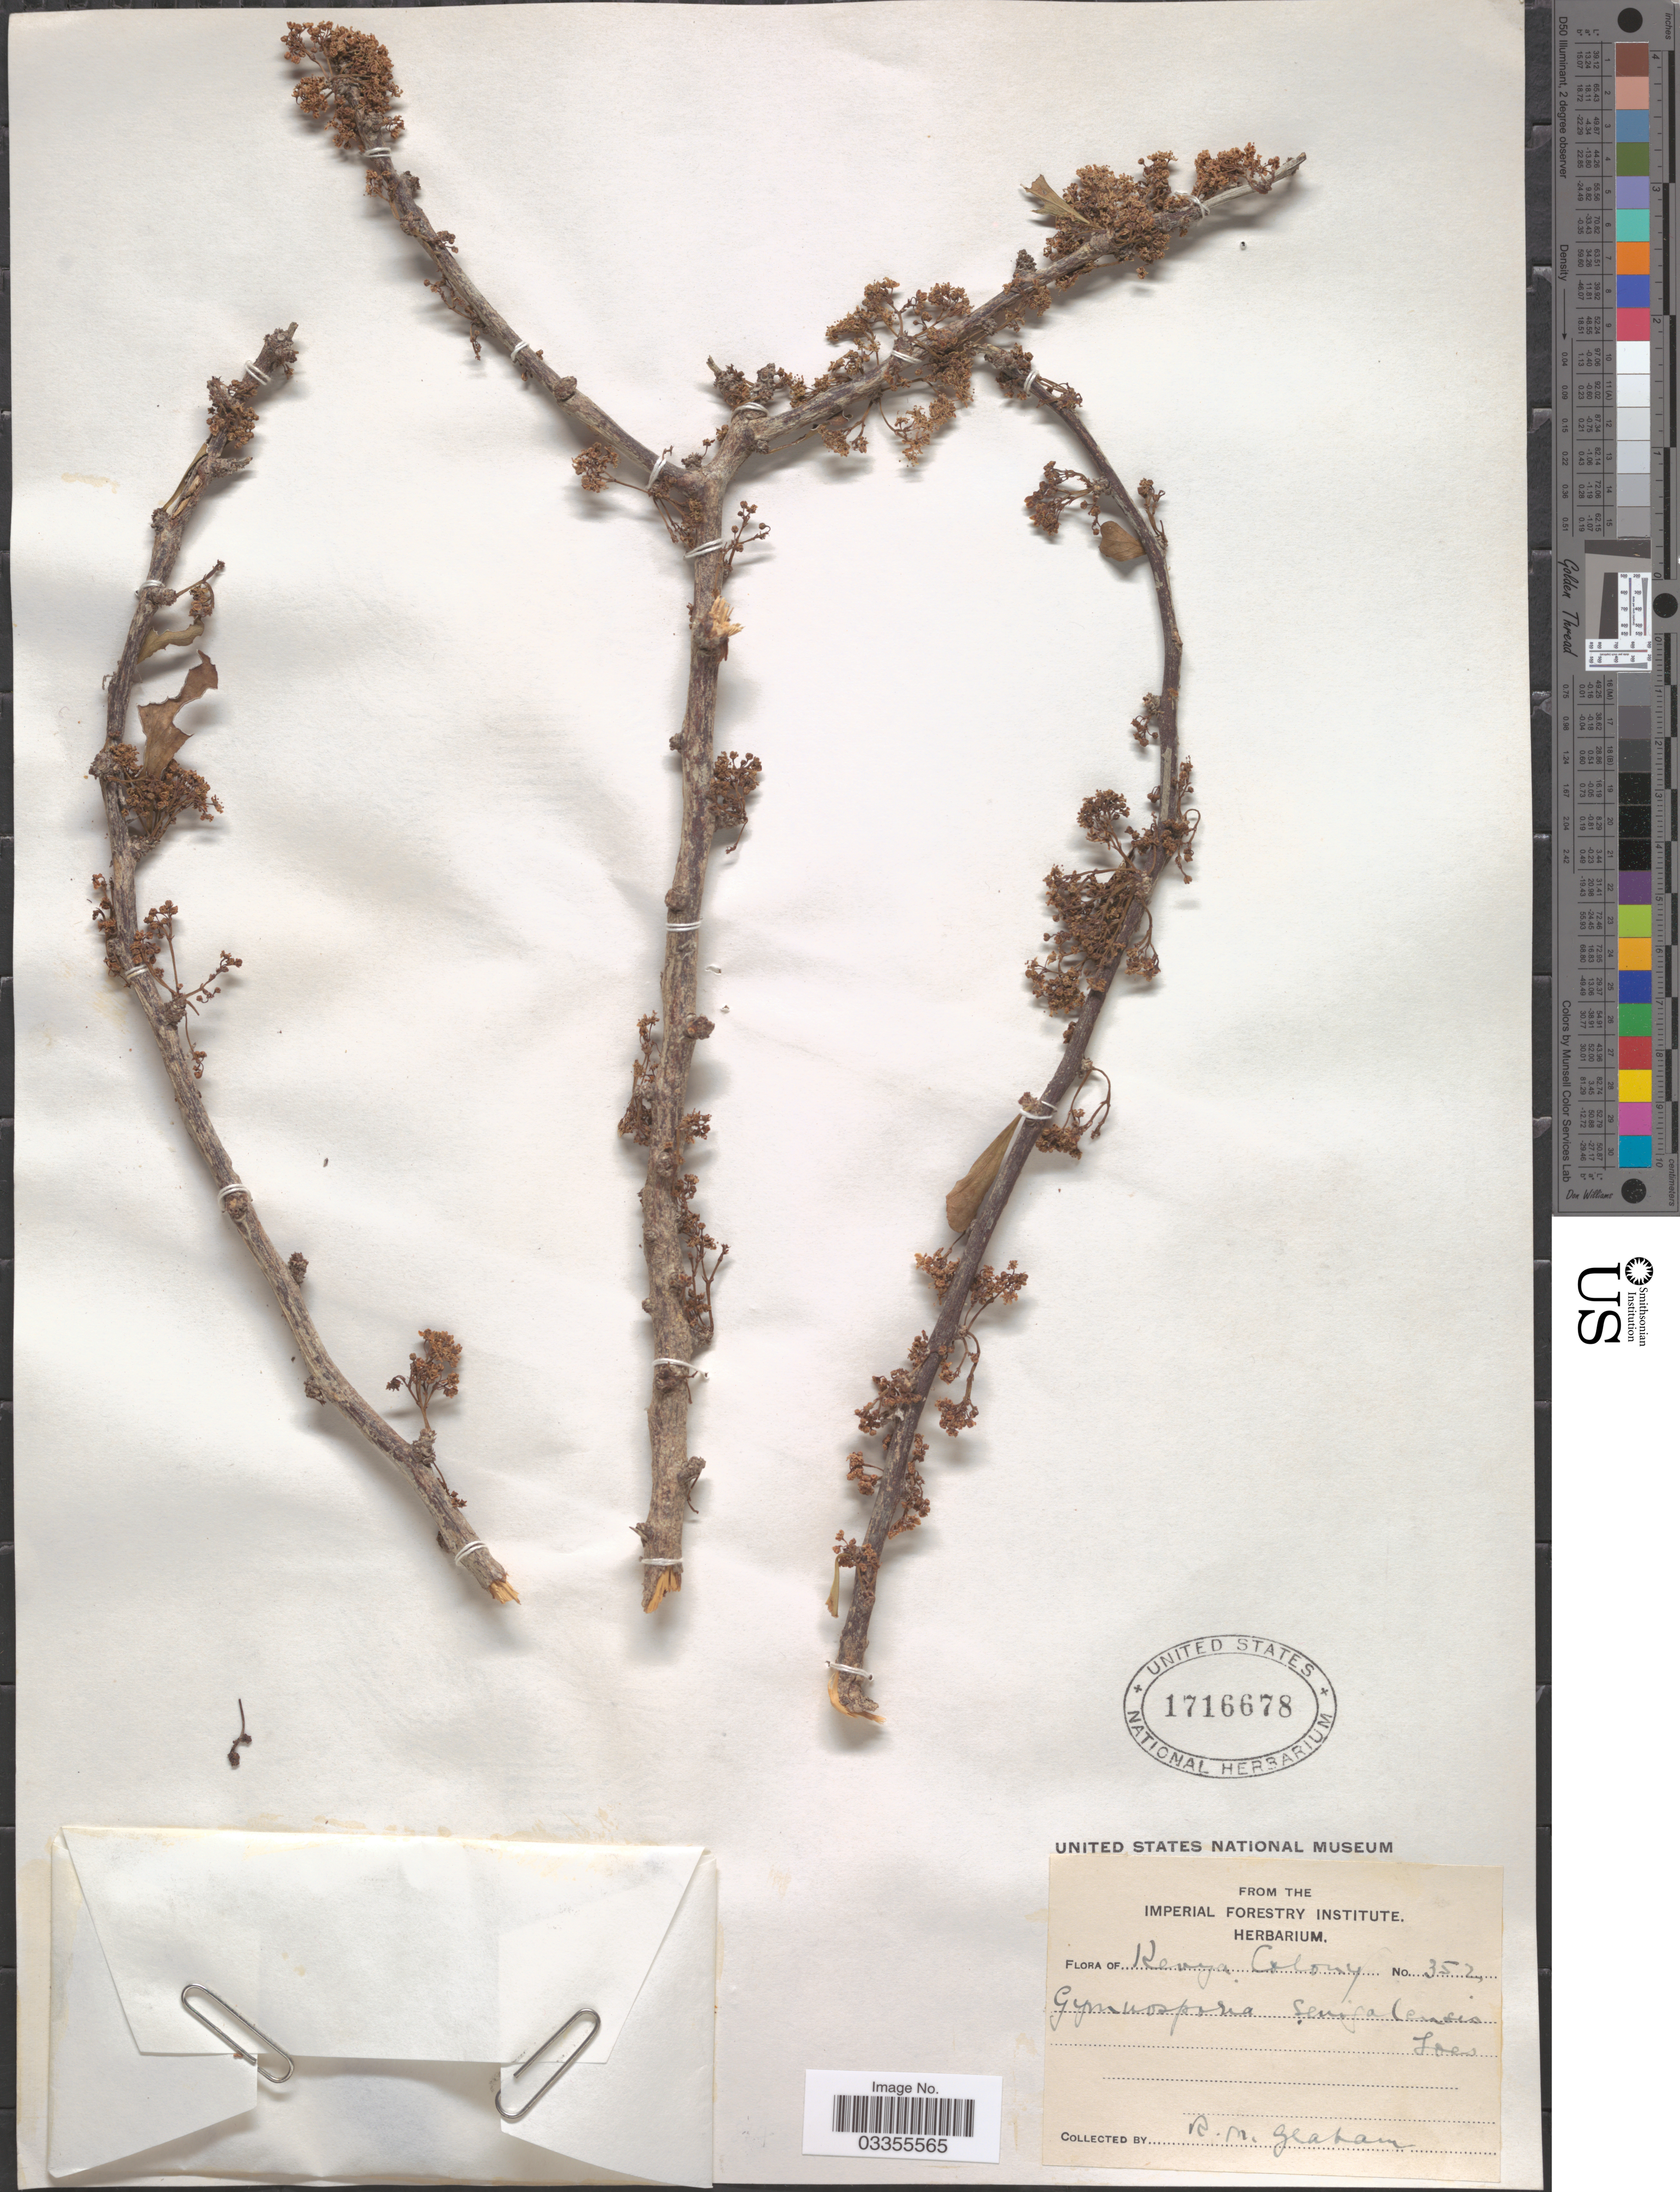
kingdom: Plantae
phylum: Tracheophyta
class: Magnoliopsida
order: Celastrales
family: Celastraceae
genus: Gymnosporia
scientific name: Gymnosporia senegalensis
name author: (Lam.) Loes.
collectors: R. M. Graham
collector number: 352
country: Kenya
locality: Kenya Colony.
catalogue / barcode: US 1716678